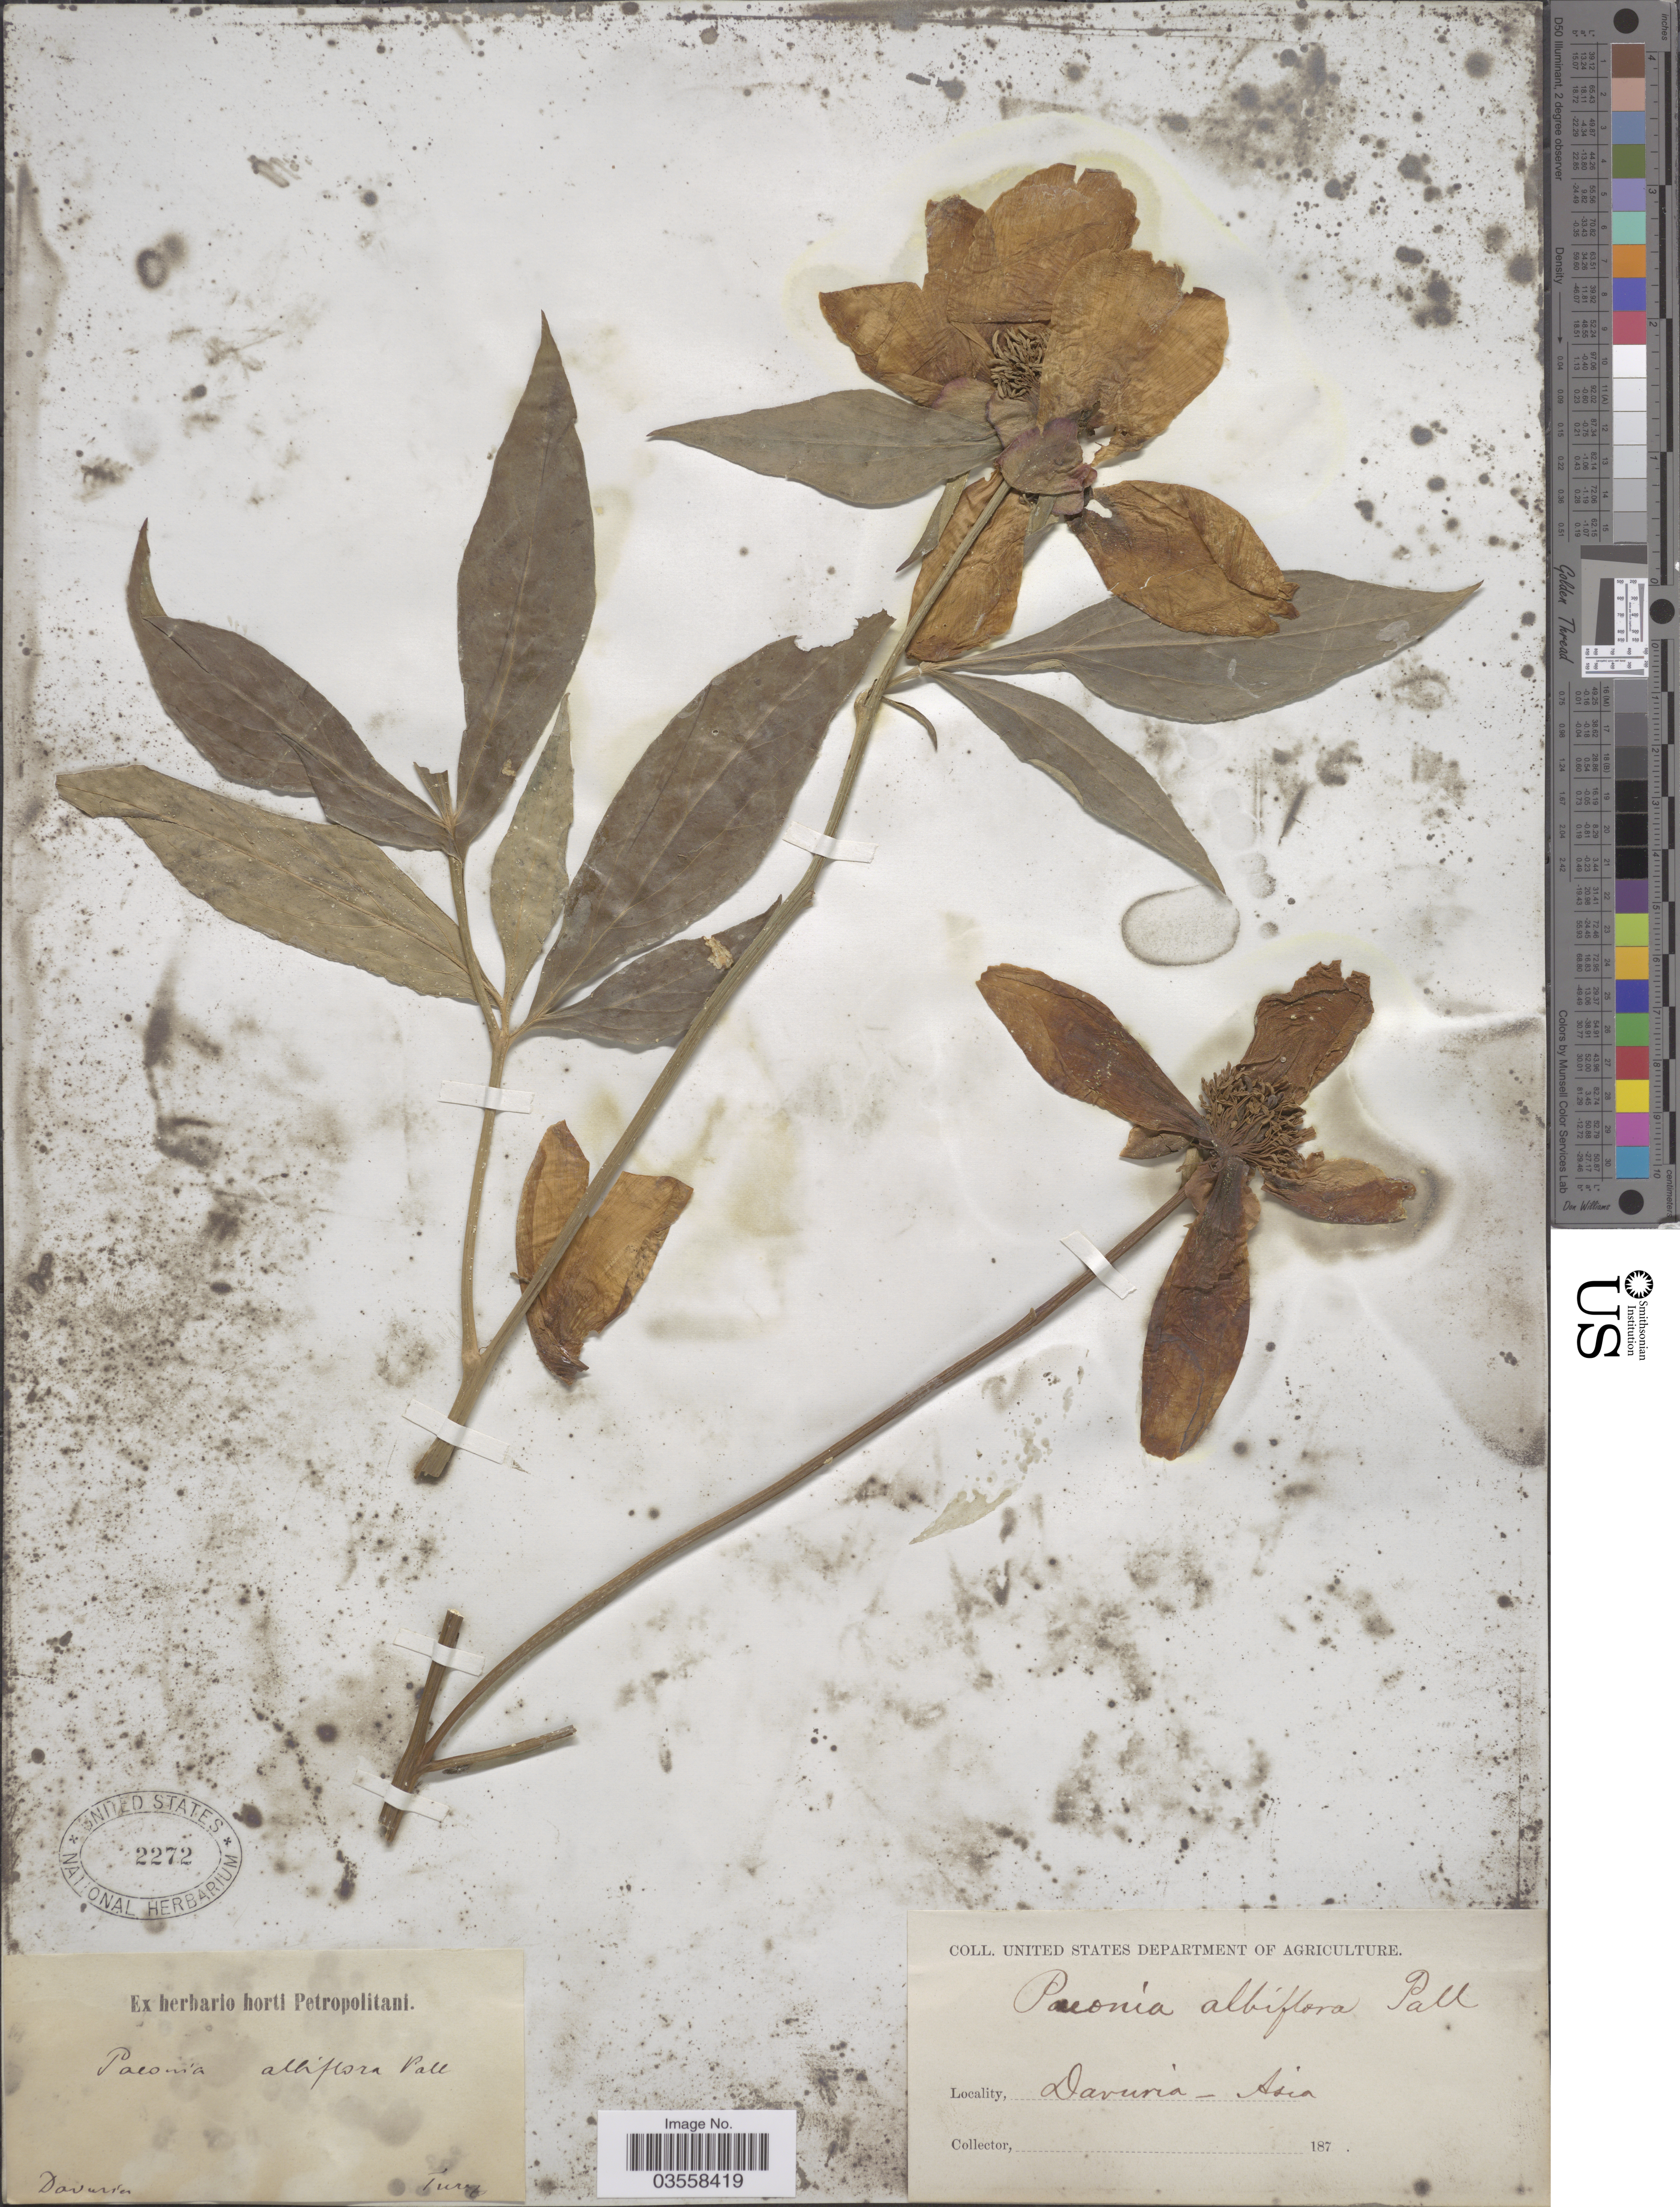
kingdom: Plantae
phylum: Tracheophyta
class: Magnoliopsida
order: Saxifragales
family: Paeoniaceae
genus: Paeonia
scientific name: Paeonia lactiflora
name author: Pall.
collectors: Turcz.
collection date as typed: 187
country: Russian Federation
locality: Dahuria - Asia.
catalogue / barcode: US 2272